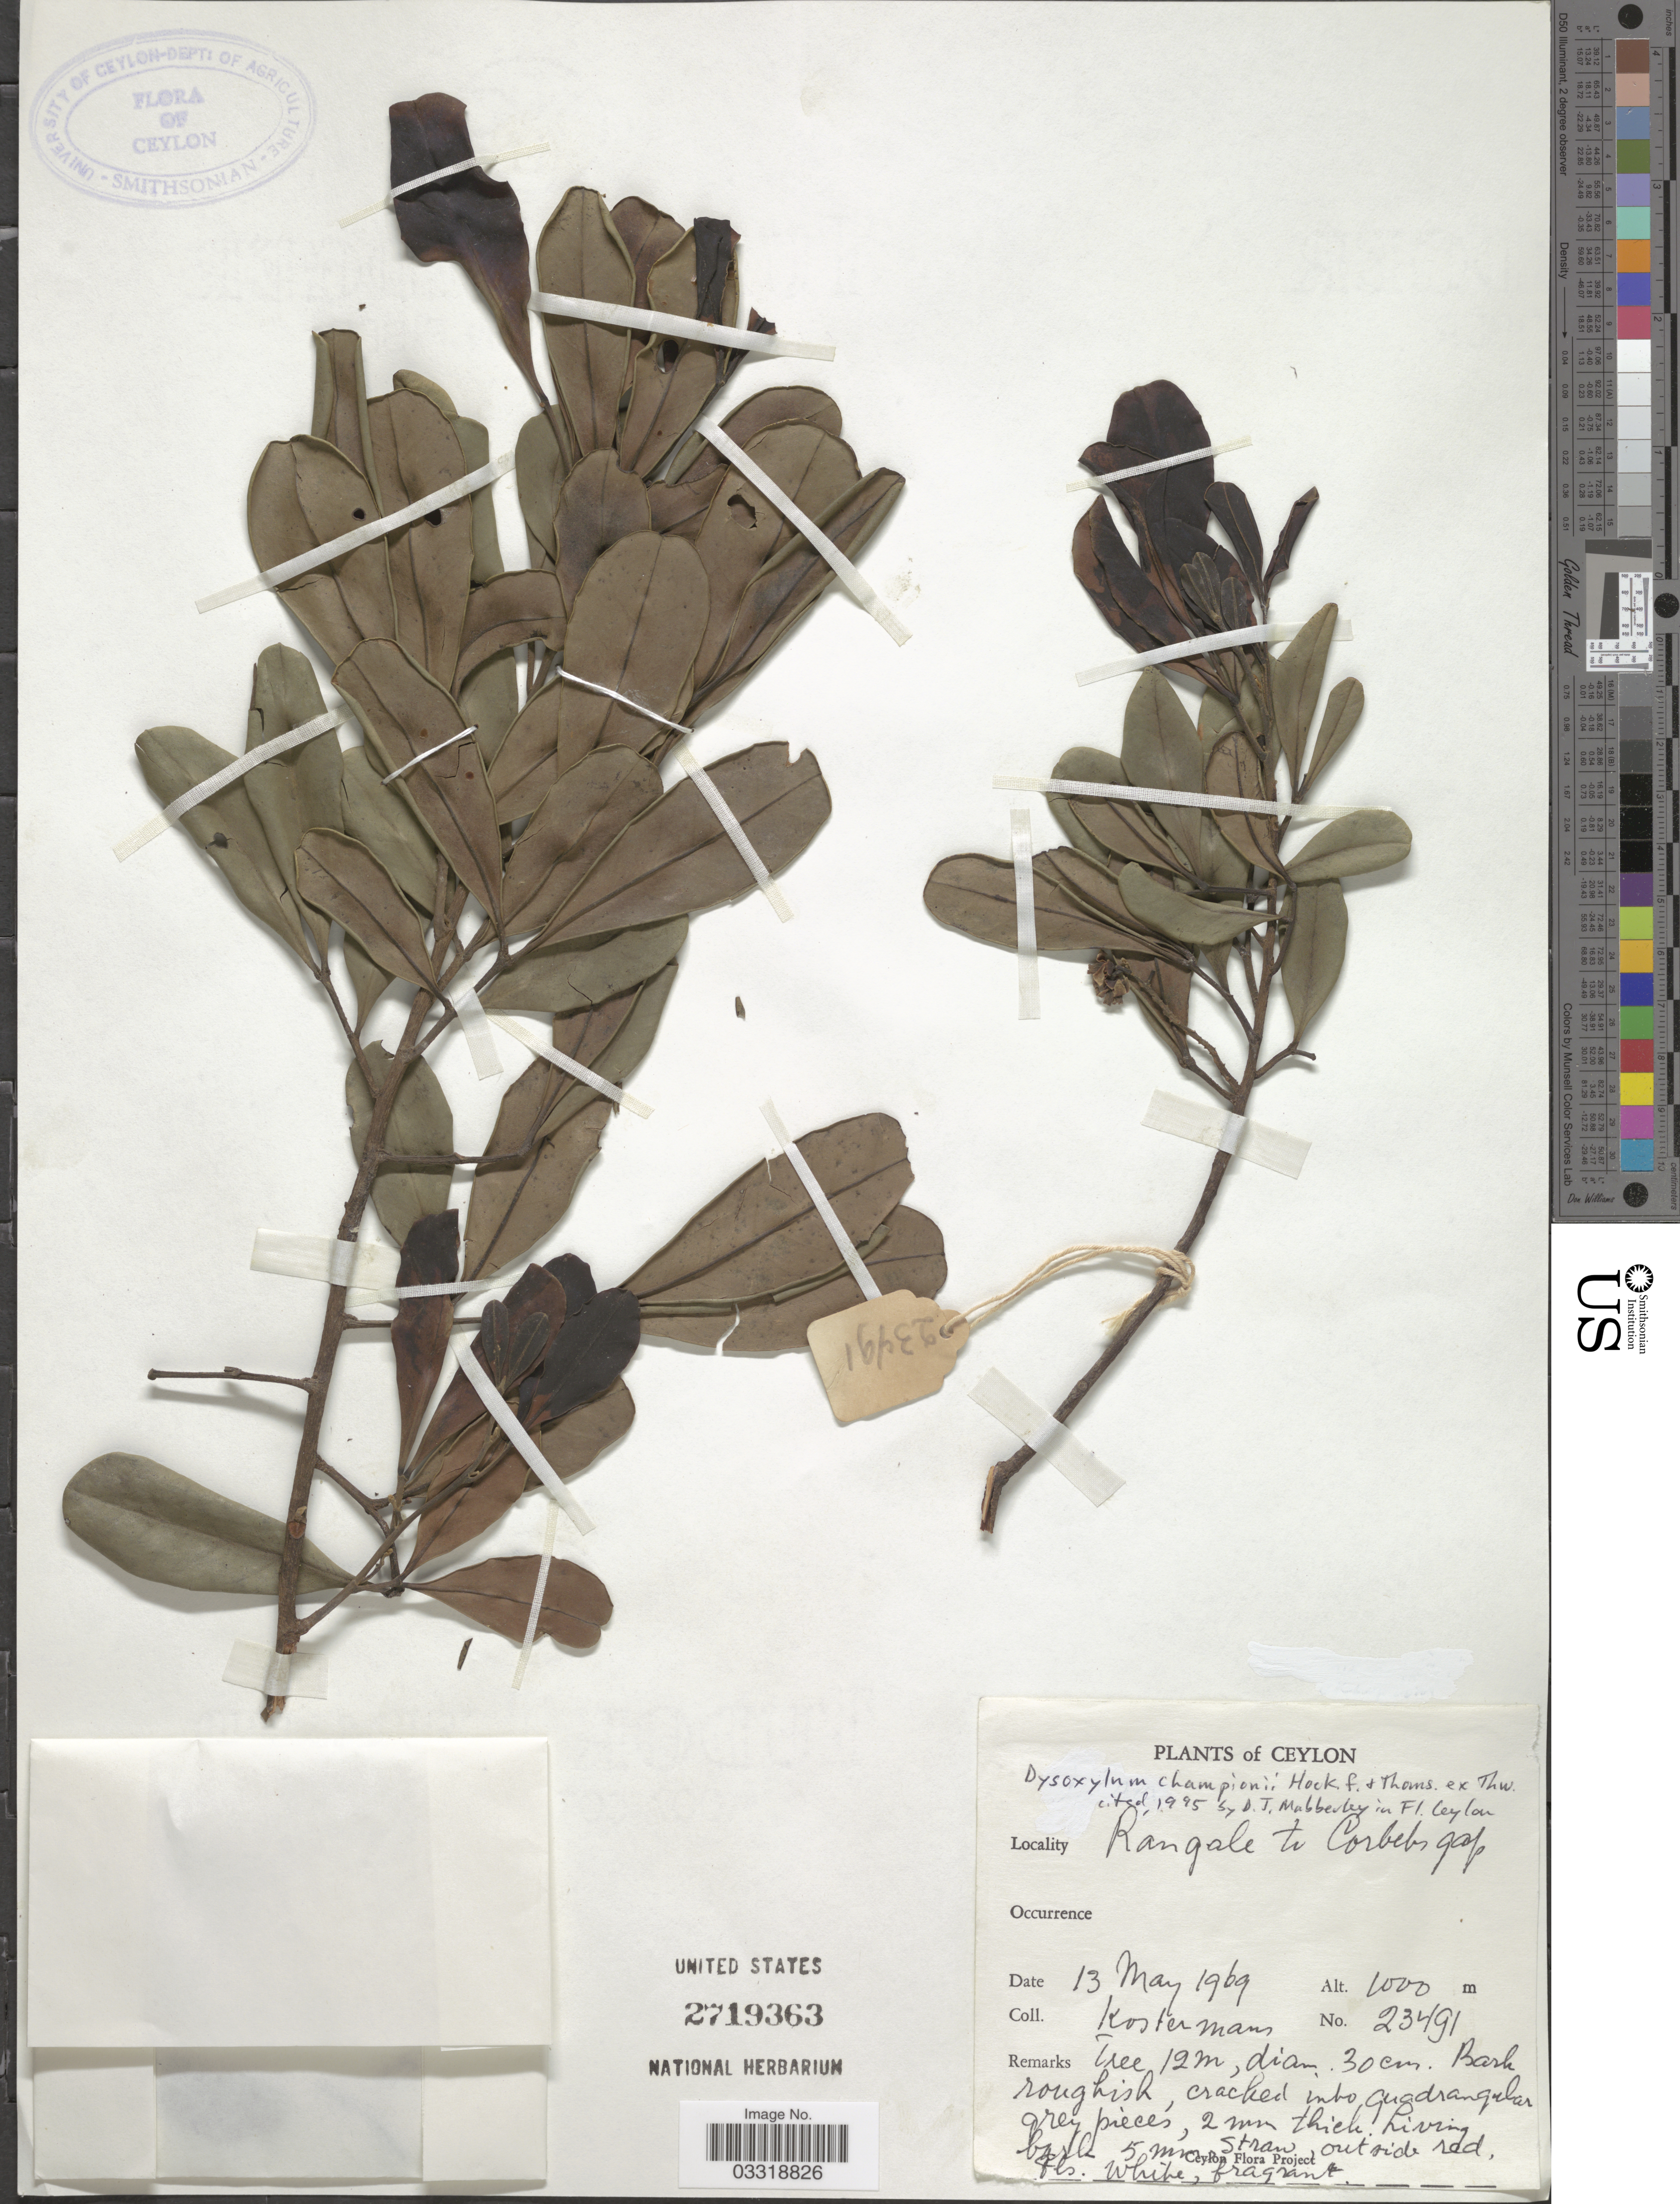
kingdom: Plantae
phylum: Tracheophyta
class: Magnoliopsida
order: Sapindales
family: Meliaceae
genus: Pseudocarapa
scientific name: Pseudocarapa championii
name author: (Hook. f. & Thomson ex Thwaites) Hemsl.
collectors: Kostermans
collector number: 23491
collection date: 1969-05-13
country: Sri Lanka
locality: Ceylon. Rangale to Corbets Gap.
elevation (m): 1000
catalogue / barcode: US 2719363